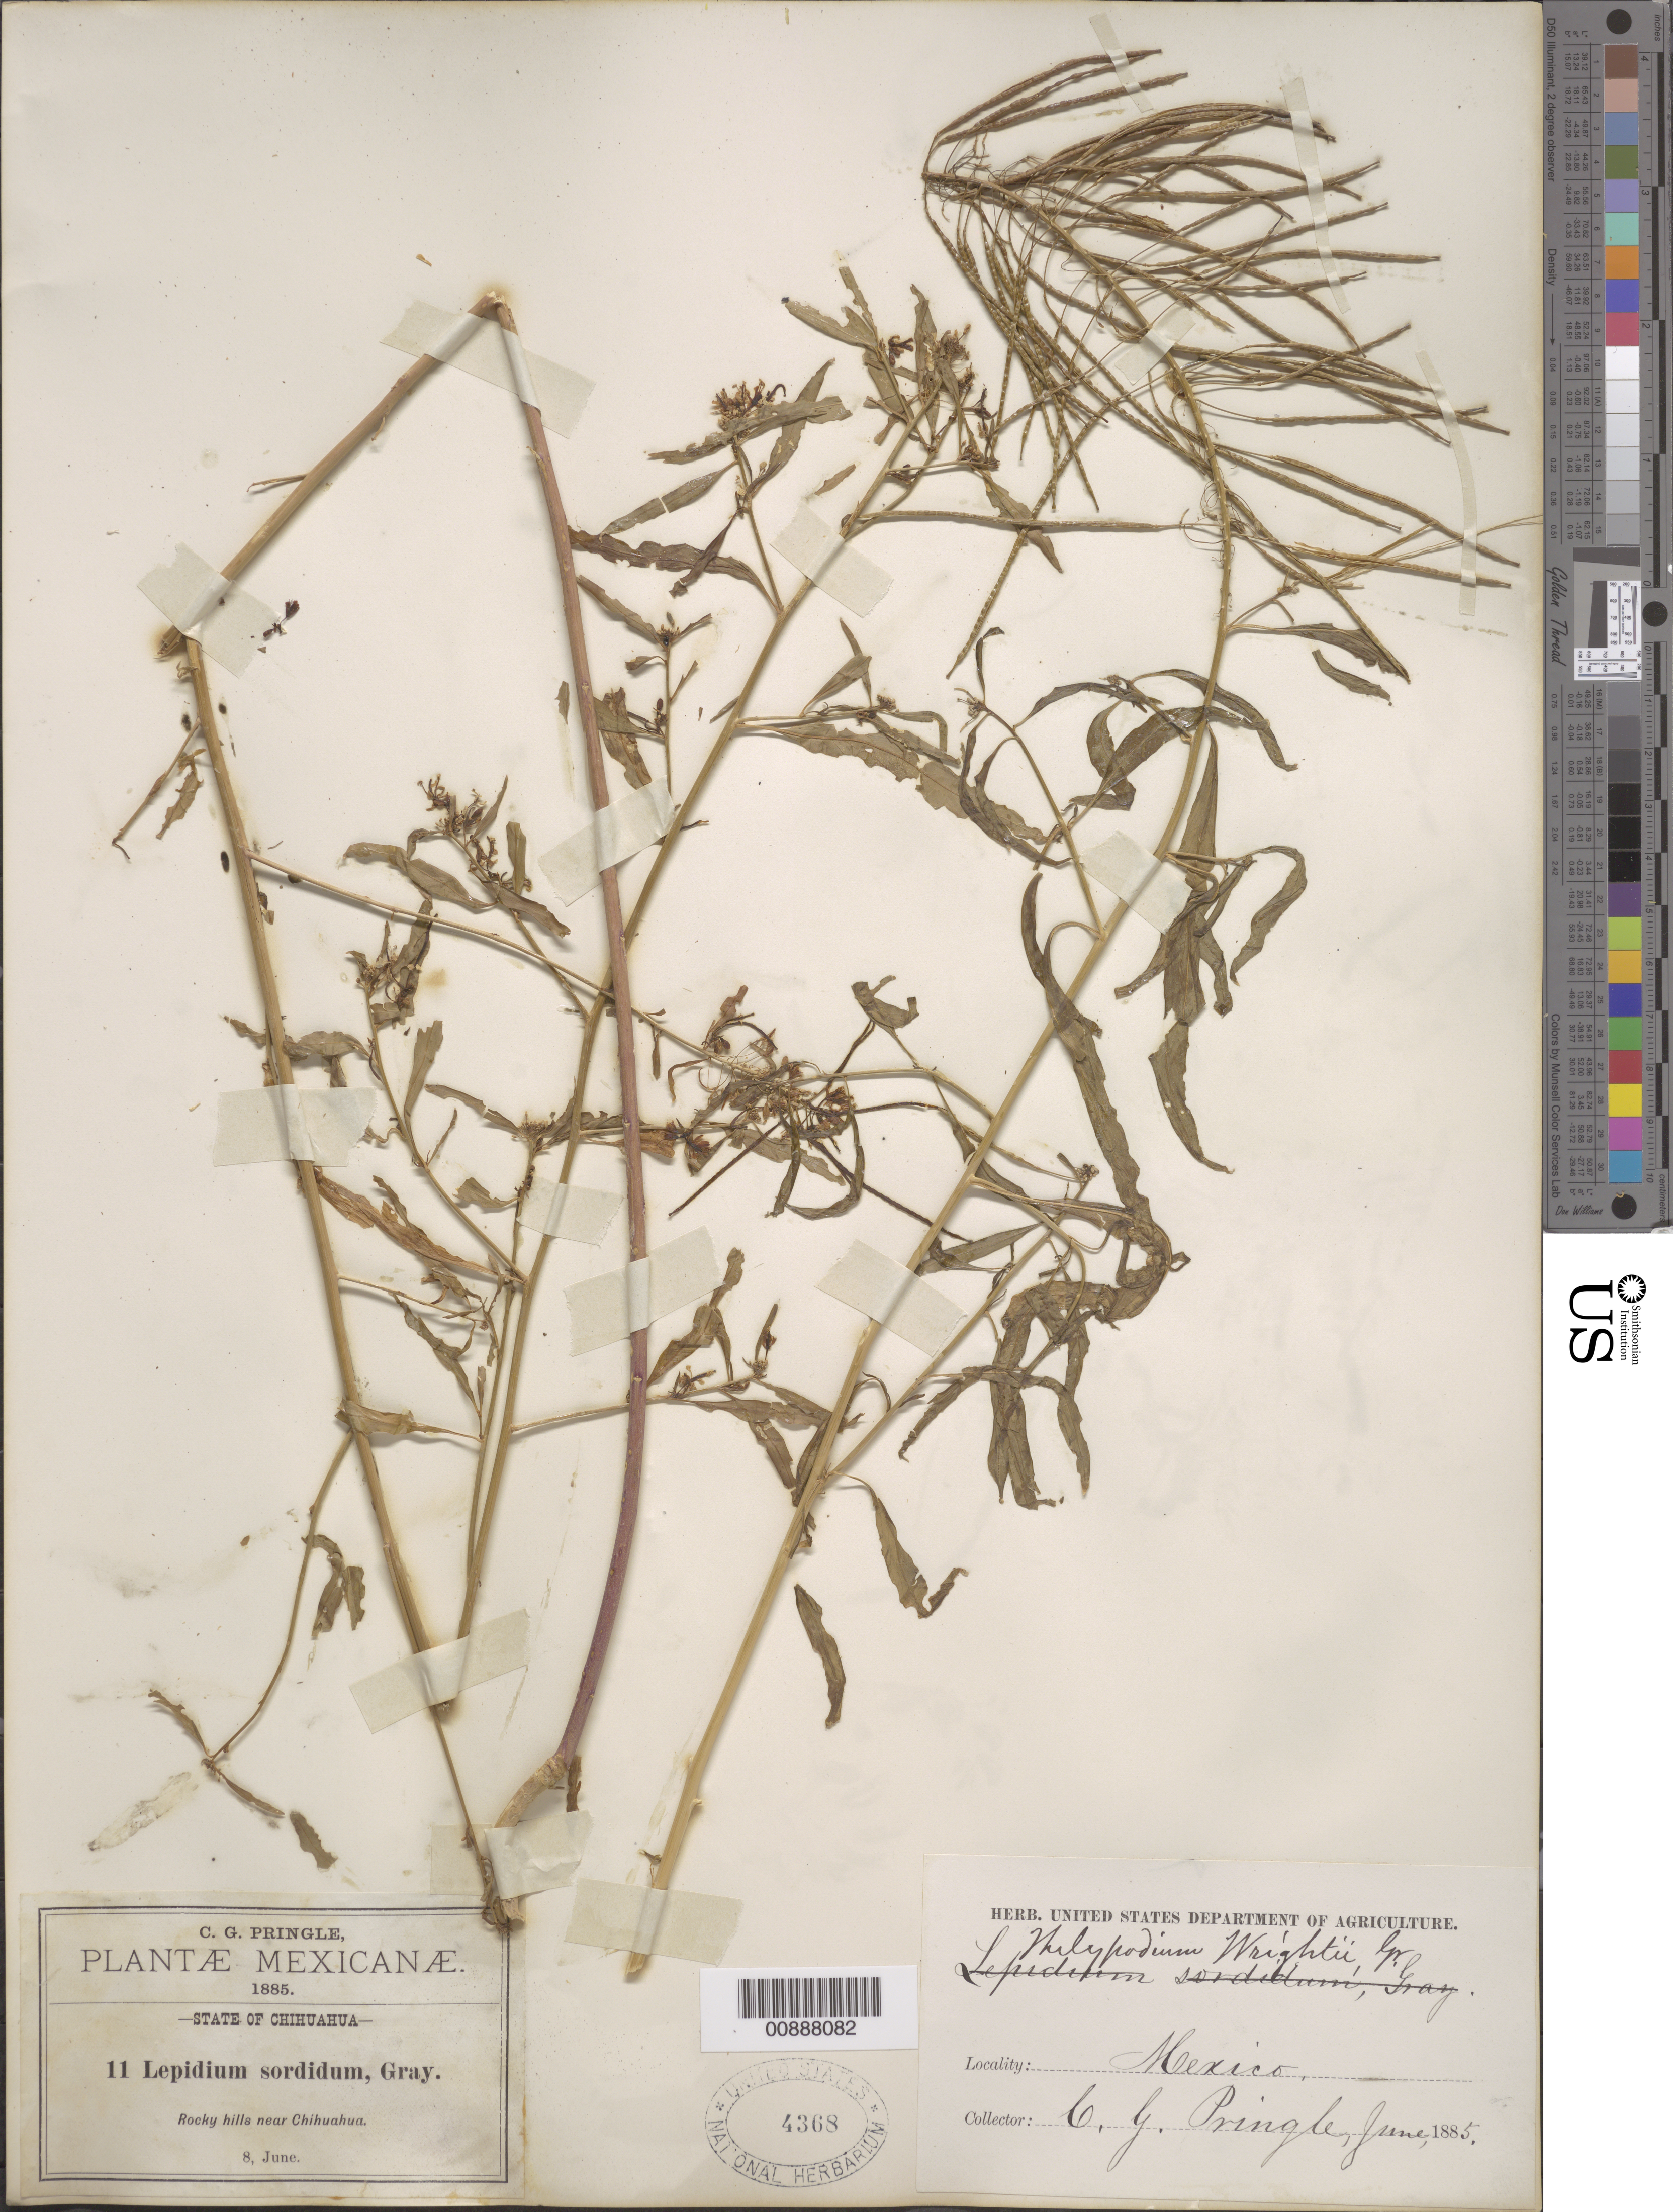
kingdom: Plantae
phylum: Tracheophyta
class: Magnoliopsida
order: Brassicales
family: Brassicaceae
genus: Thelypodium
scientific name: Thelypodium wrightii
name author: A. Gray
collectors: C. G. Pringle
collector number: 11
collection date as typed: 08 Jun 1885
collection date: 1885-06-08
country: Mexico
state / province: Chihuahua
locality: Near Chihuahua.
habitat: Rocky hills.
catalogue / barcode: US 4368